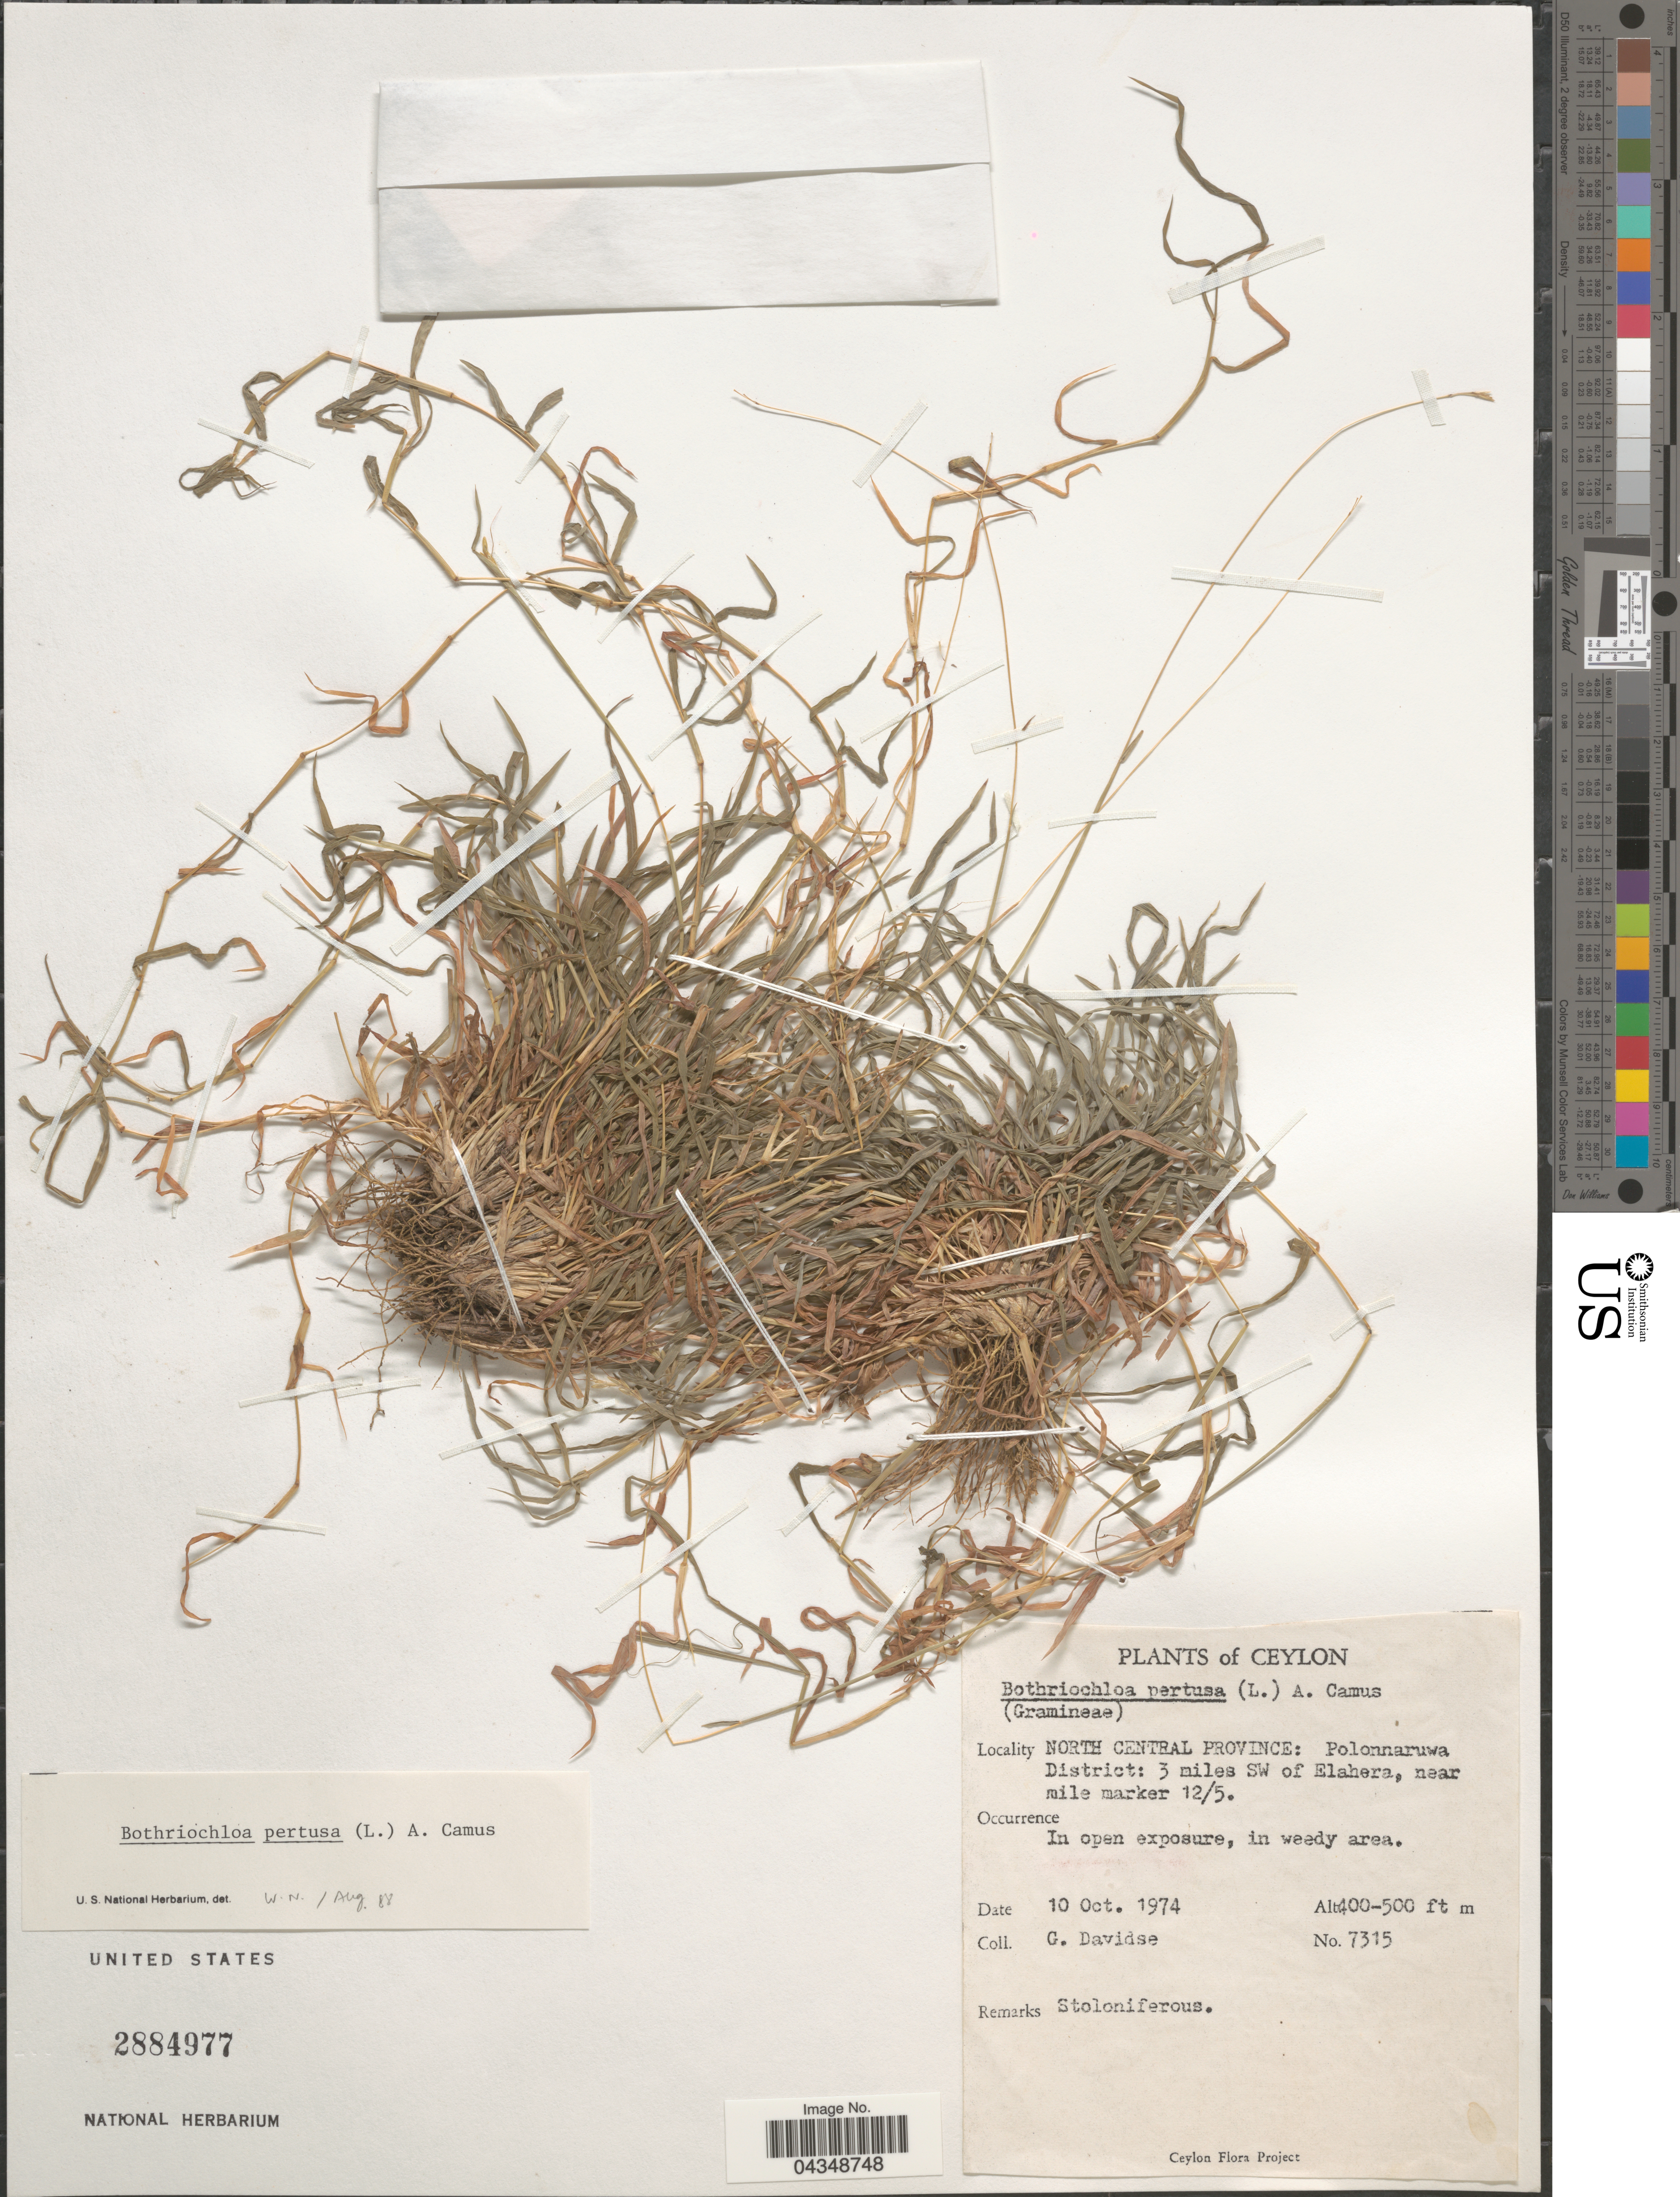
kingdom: Plantae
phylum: Tracheophyta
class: Liliopsida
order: Poales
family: Poaceae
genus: Bothriochloa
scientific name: Bothriochloa pertusa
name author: (L.) A. Camus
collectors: G. Davidse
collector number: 7315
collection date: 1974-10-10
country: Sri Lanka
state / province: North Central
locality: Ceylon. Polonnaruwa District: 3 miles SW of Elahera, near mile marker 12/5.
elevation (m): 0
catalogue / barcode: US 2884977